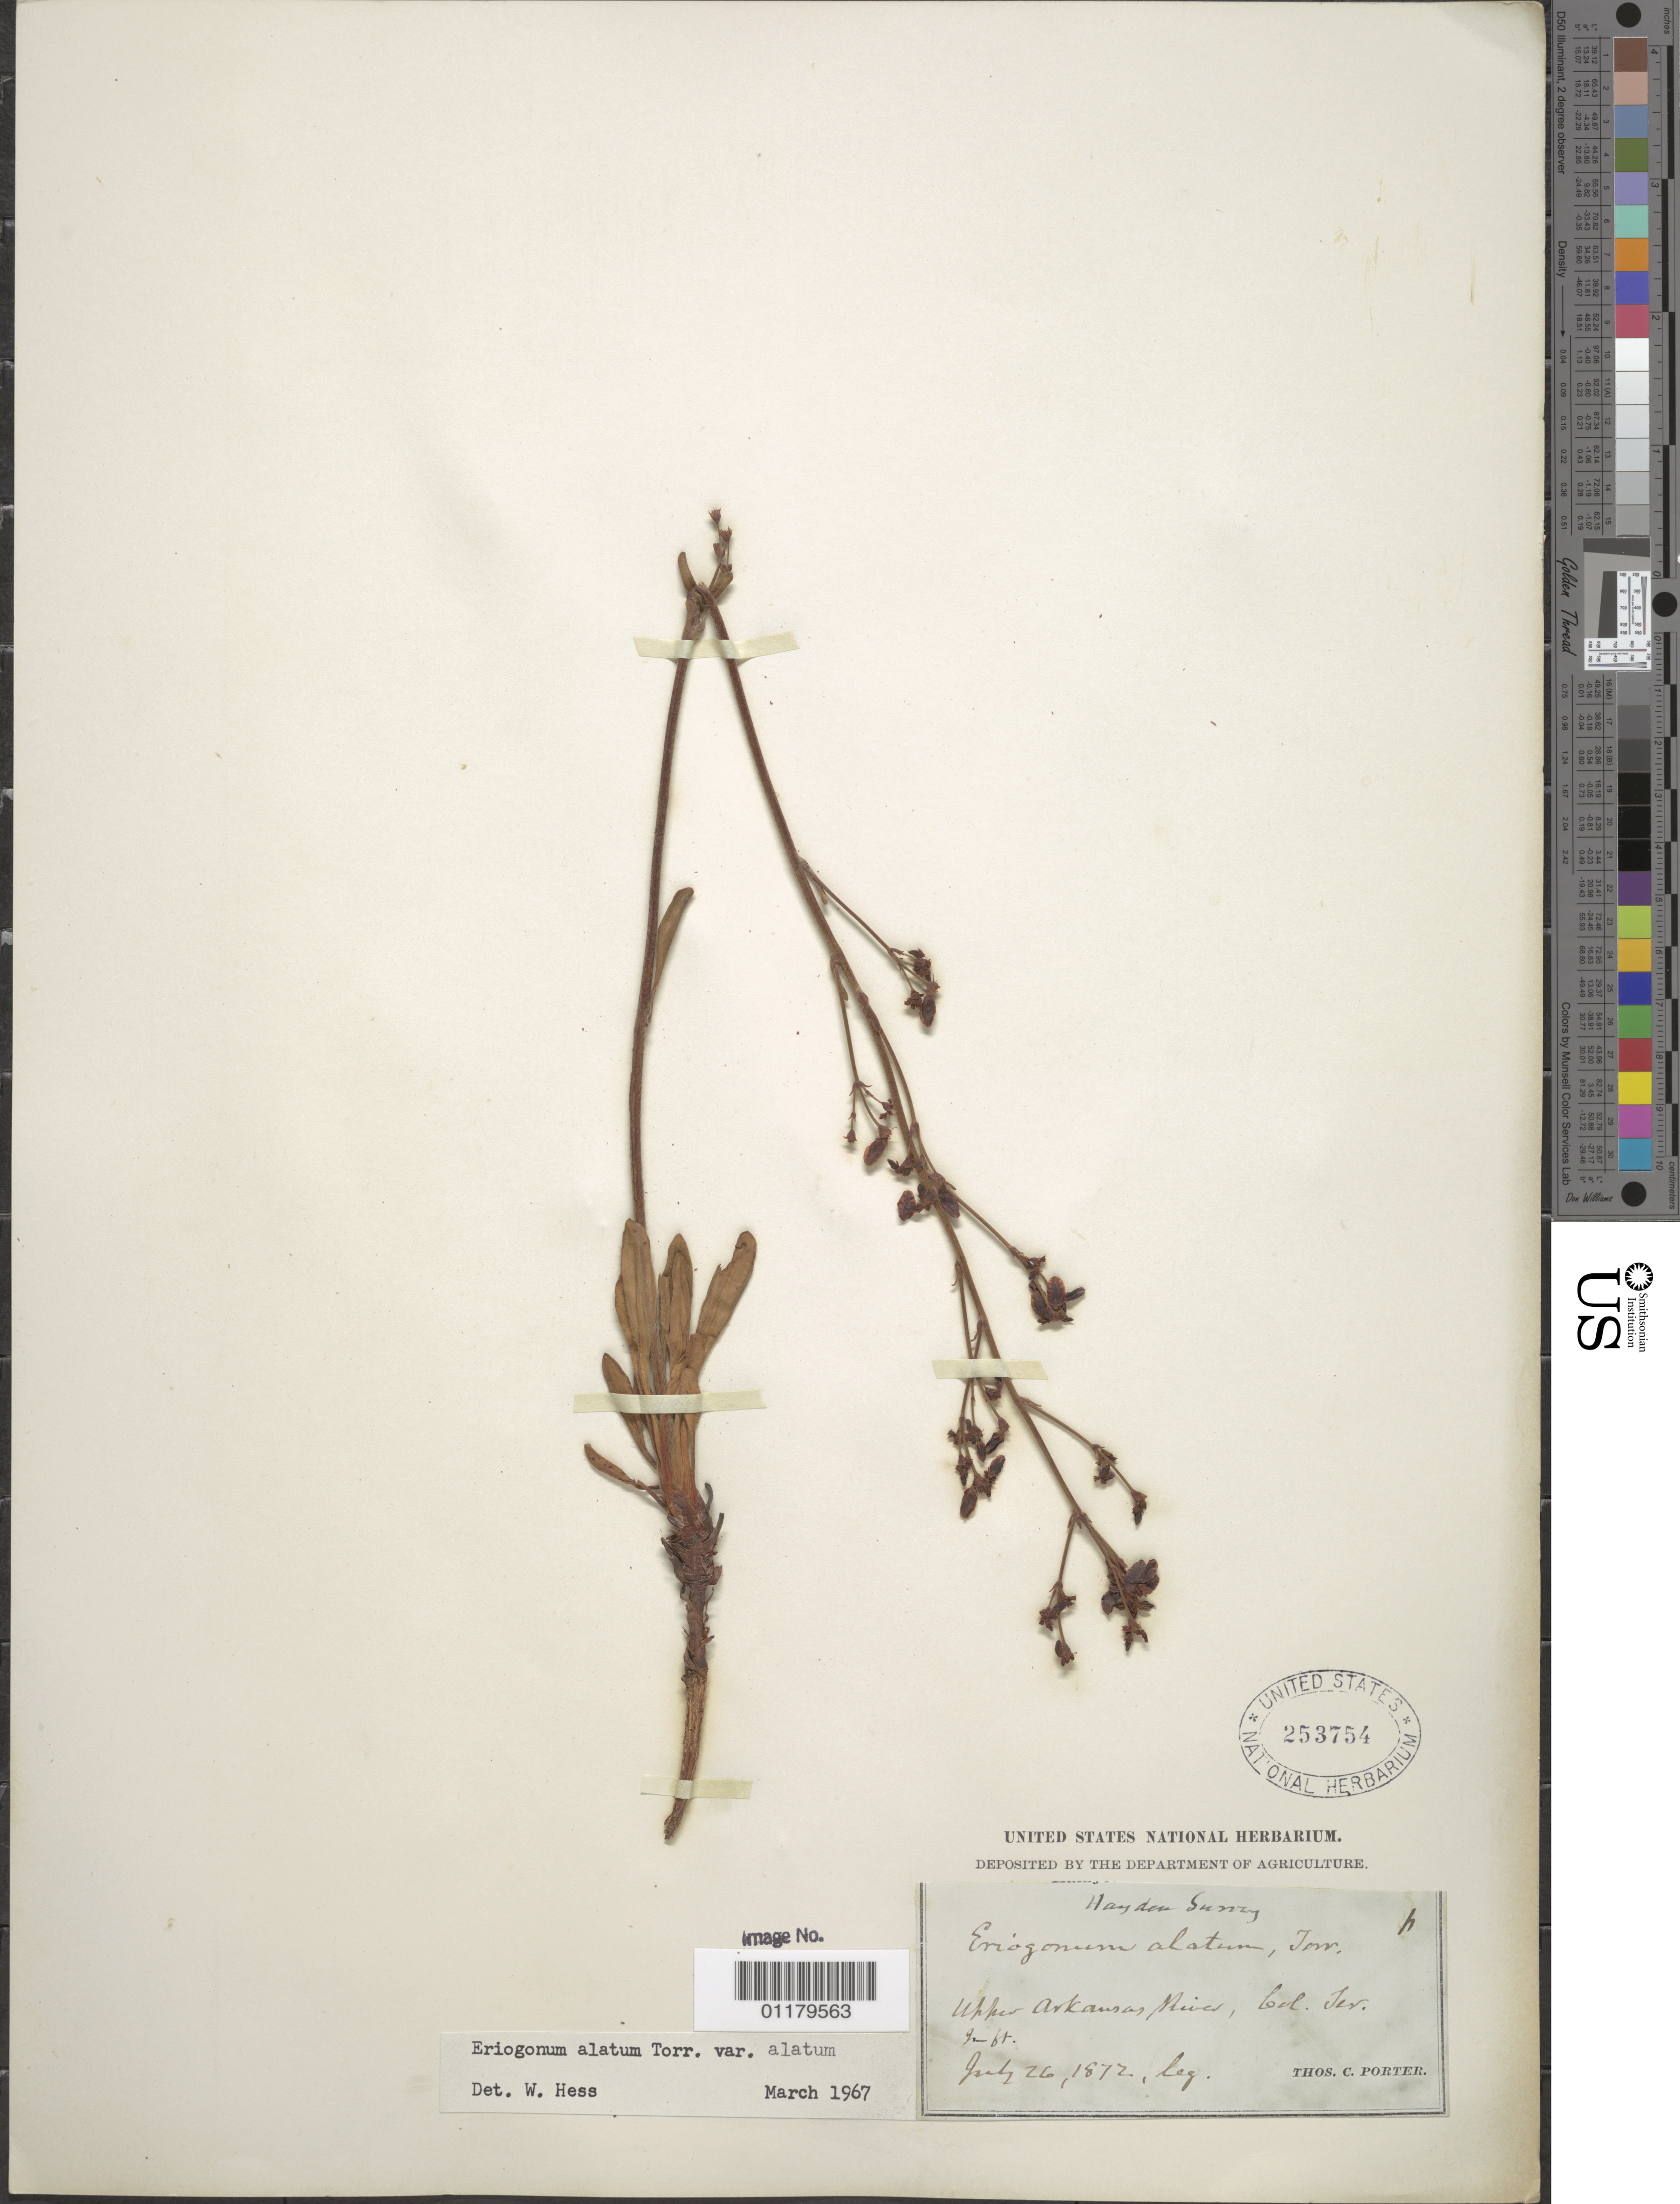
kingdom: Plantae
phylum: Tracheophyta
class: Magnoliopsida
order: Caryophyllales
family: Polygonaceae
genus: Eriogonum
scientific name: Eriogonum alatum var. alatum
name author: Torr.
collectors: T. C. Porter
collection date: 1872-07-26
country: United States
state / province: Colorado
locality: Upper Arkansas River.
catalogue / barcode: US 253754